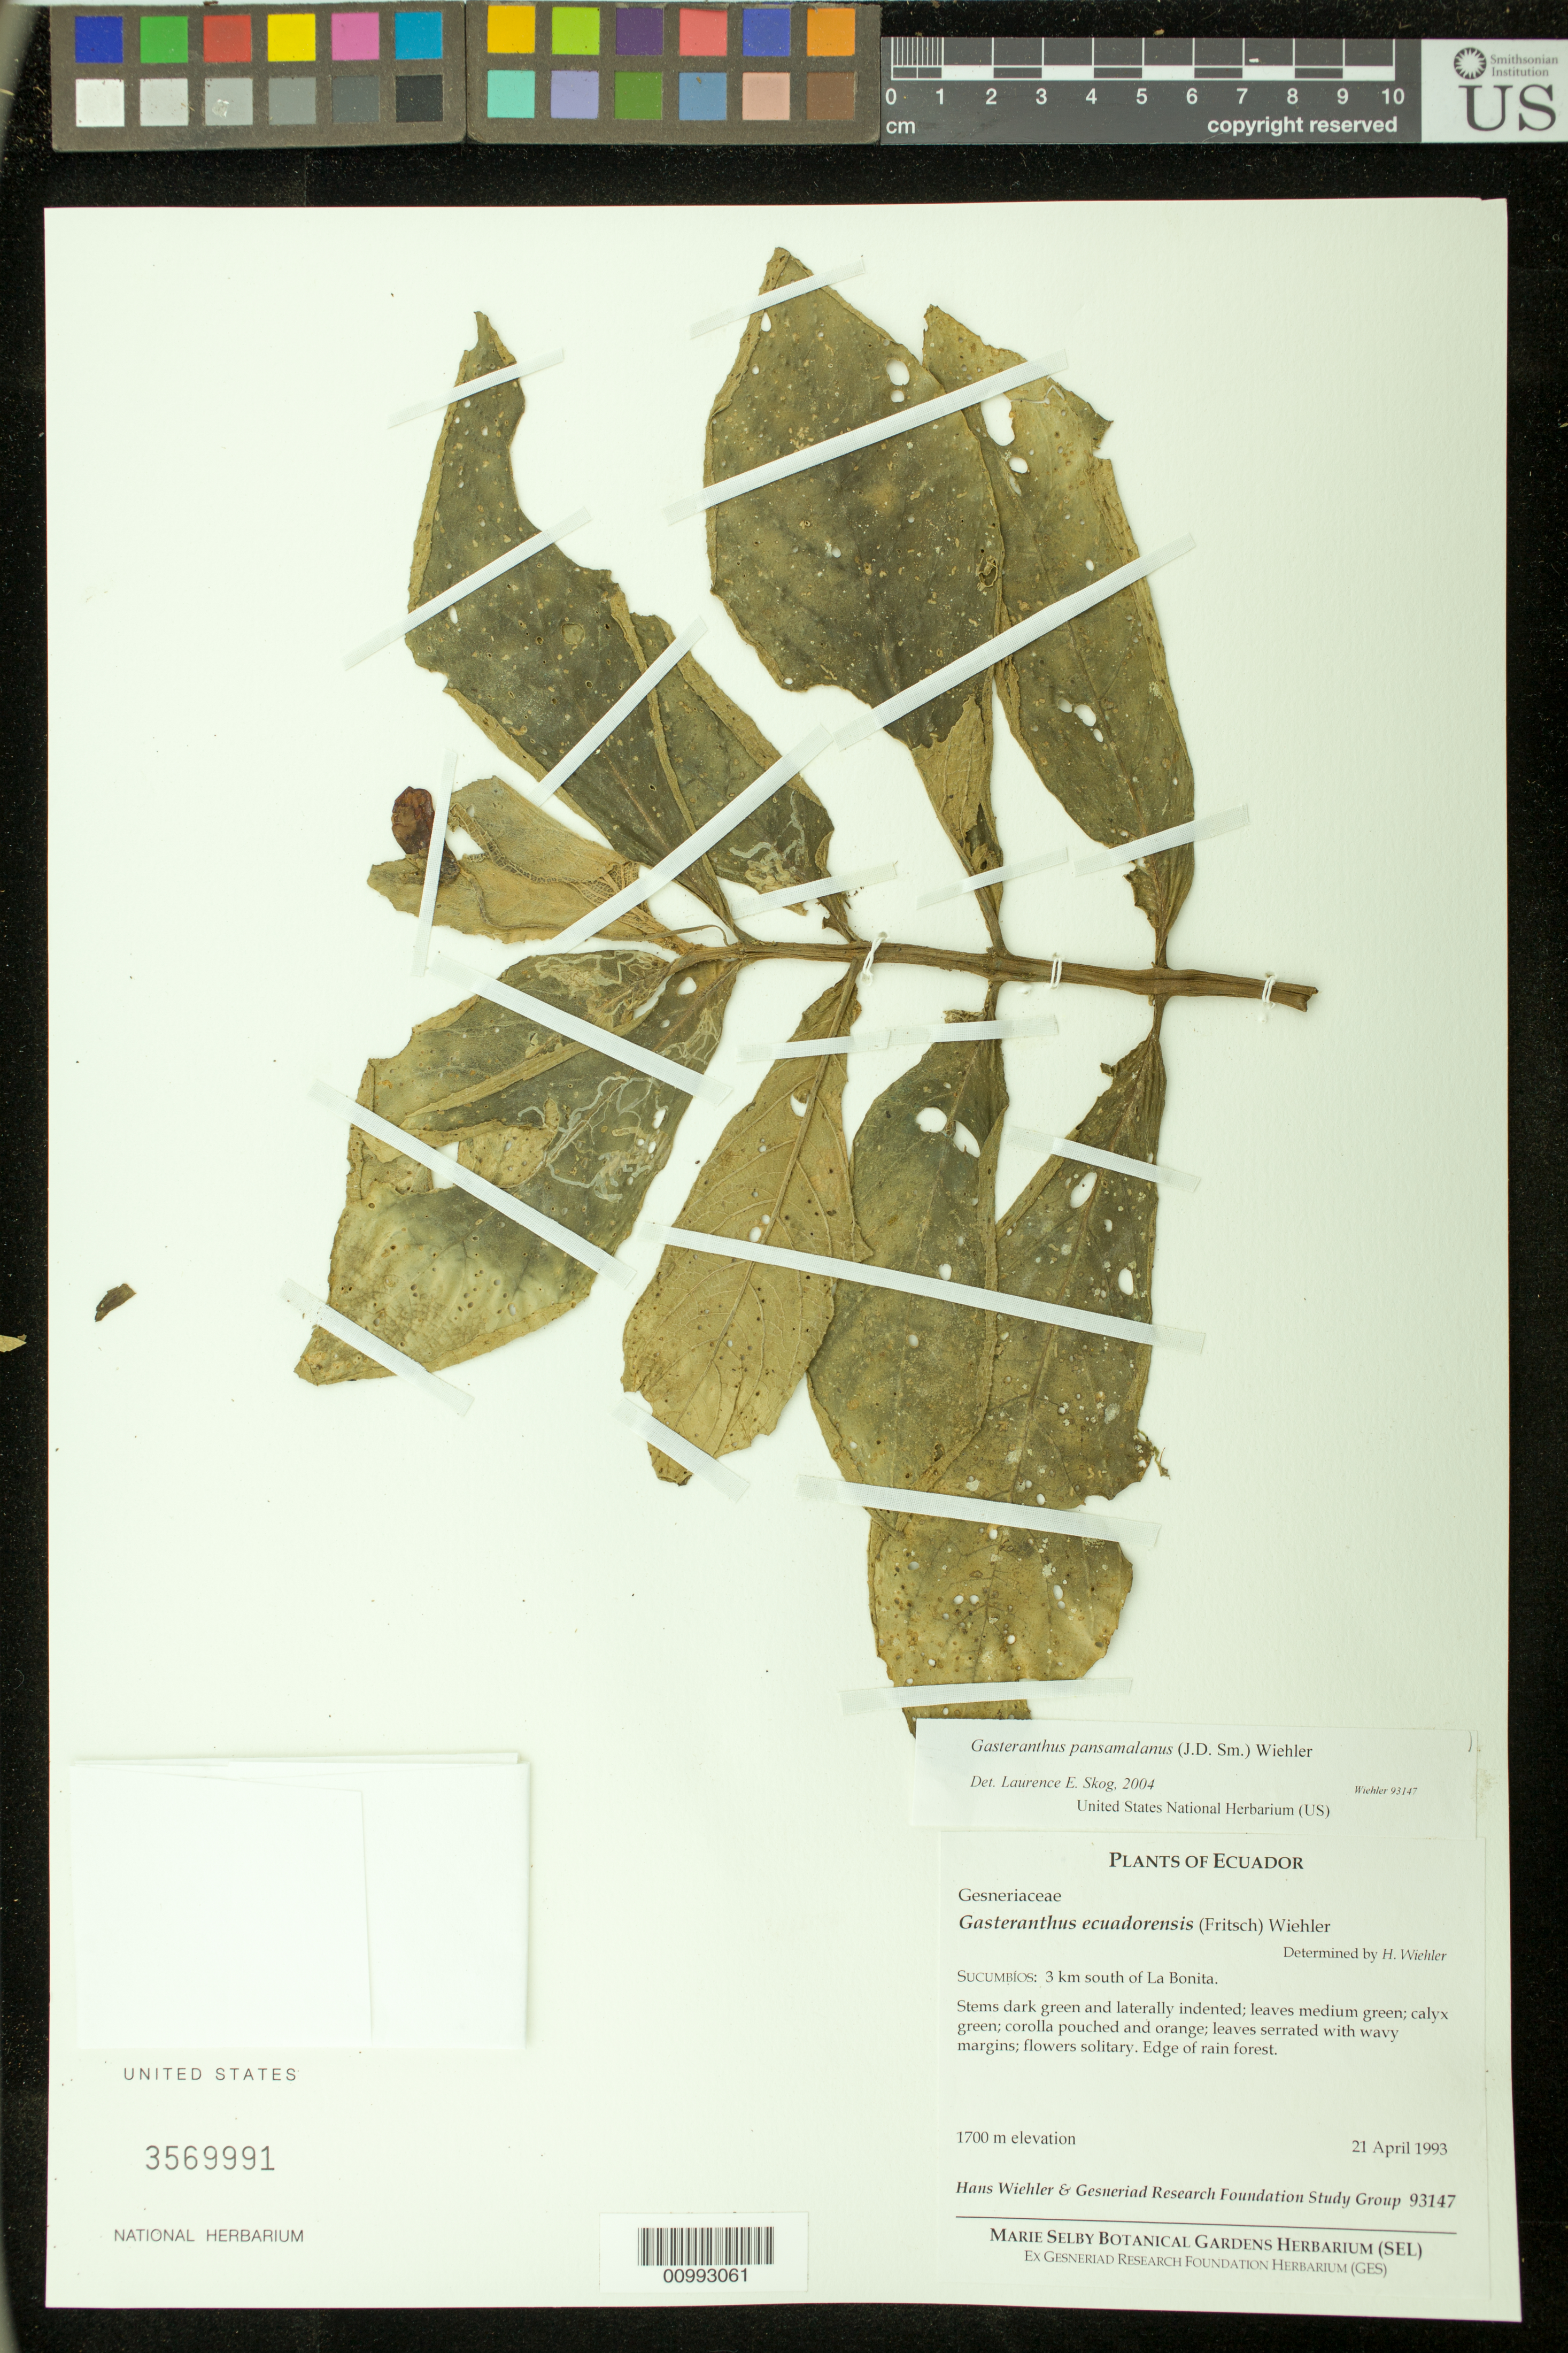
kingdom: Plantae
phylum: Tracheophyta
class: Magnoliopsida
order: Lamiales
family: Gesneriaceae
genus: Gasteranthus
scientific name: Gasteranthus pansamalanus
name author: (Donn. Sm.) Wiehler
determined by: Skog, Laurence E.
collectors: H. J. Wiehler & Gesneriad Research Foundation Study Group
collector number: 93147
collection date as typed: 21 Apr 1993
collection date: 1993-04-21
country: Ecuador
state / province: Sucumbíos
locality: Sucumbíos: 3 km south of La Bonita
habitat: Edge of rain forest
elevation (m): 1700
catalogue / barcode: US 3569991